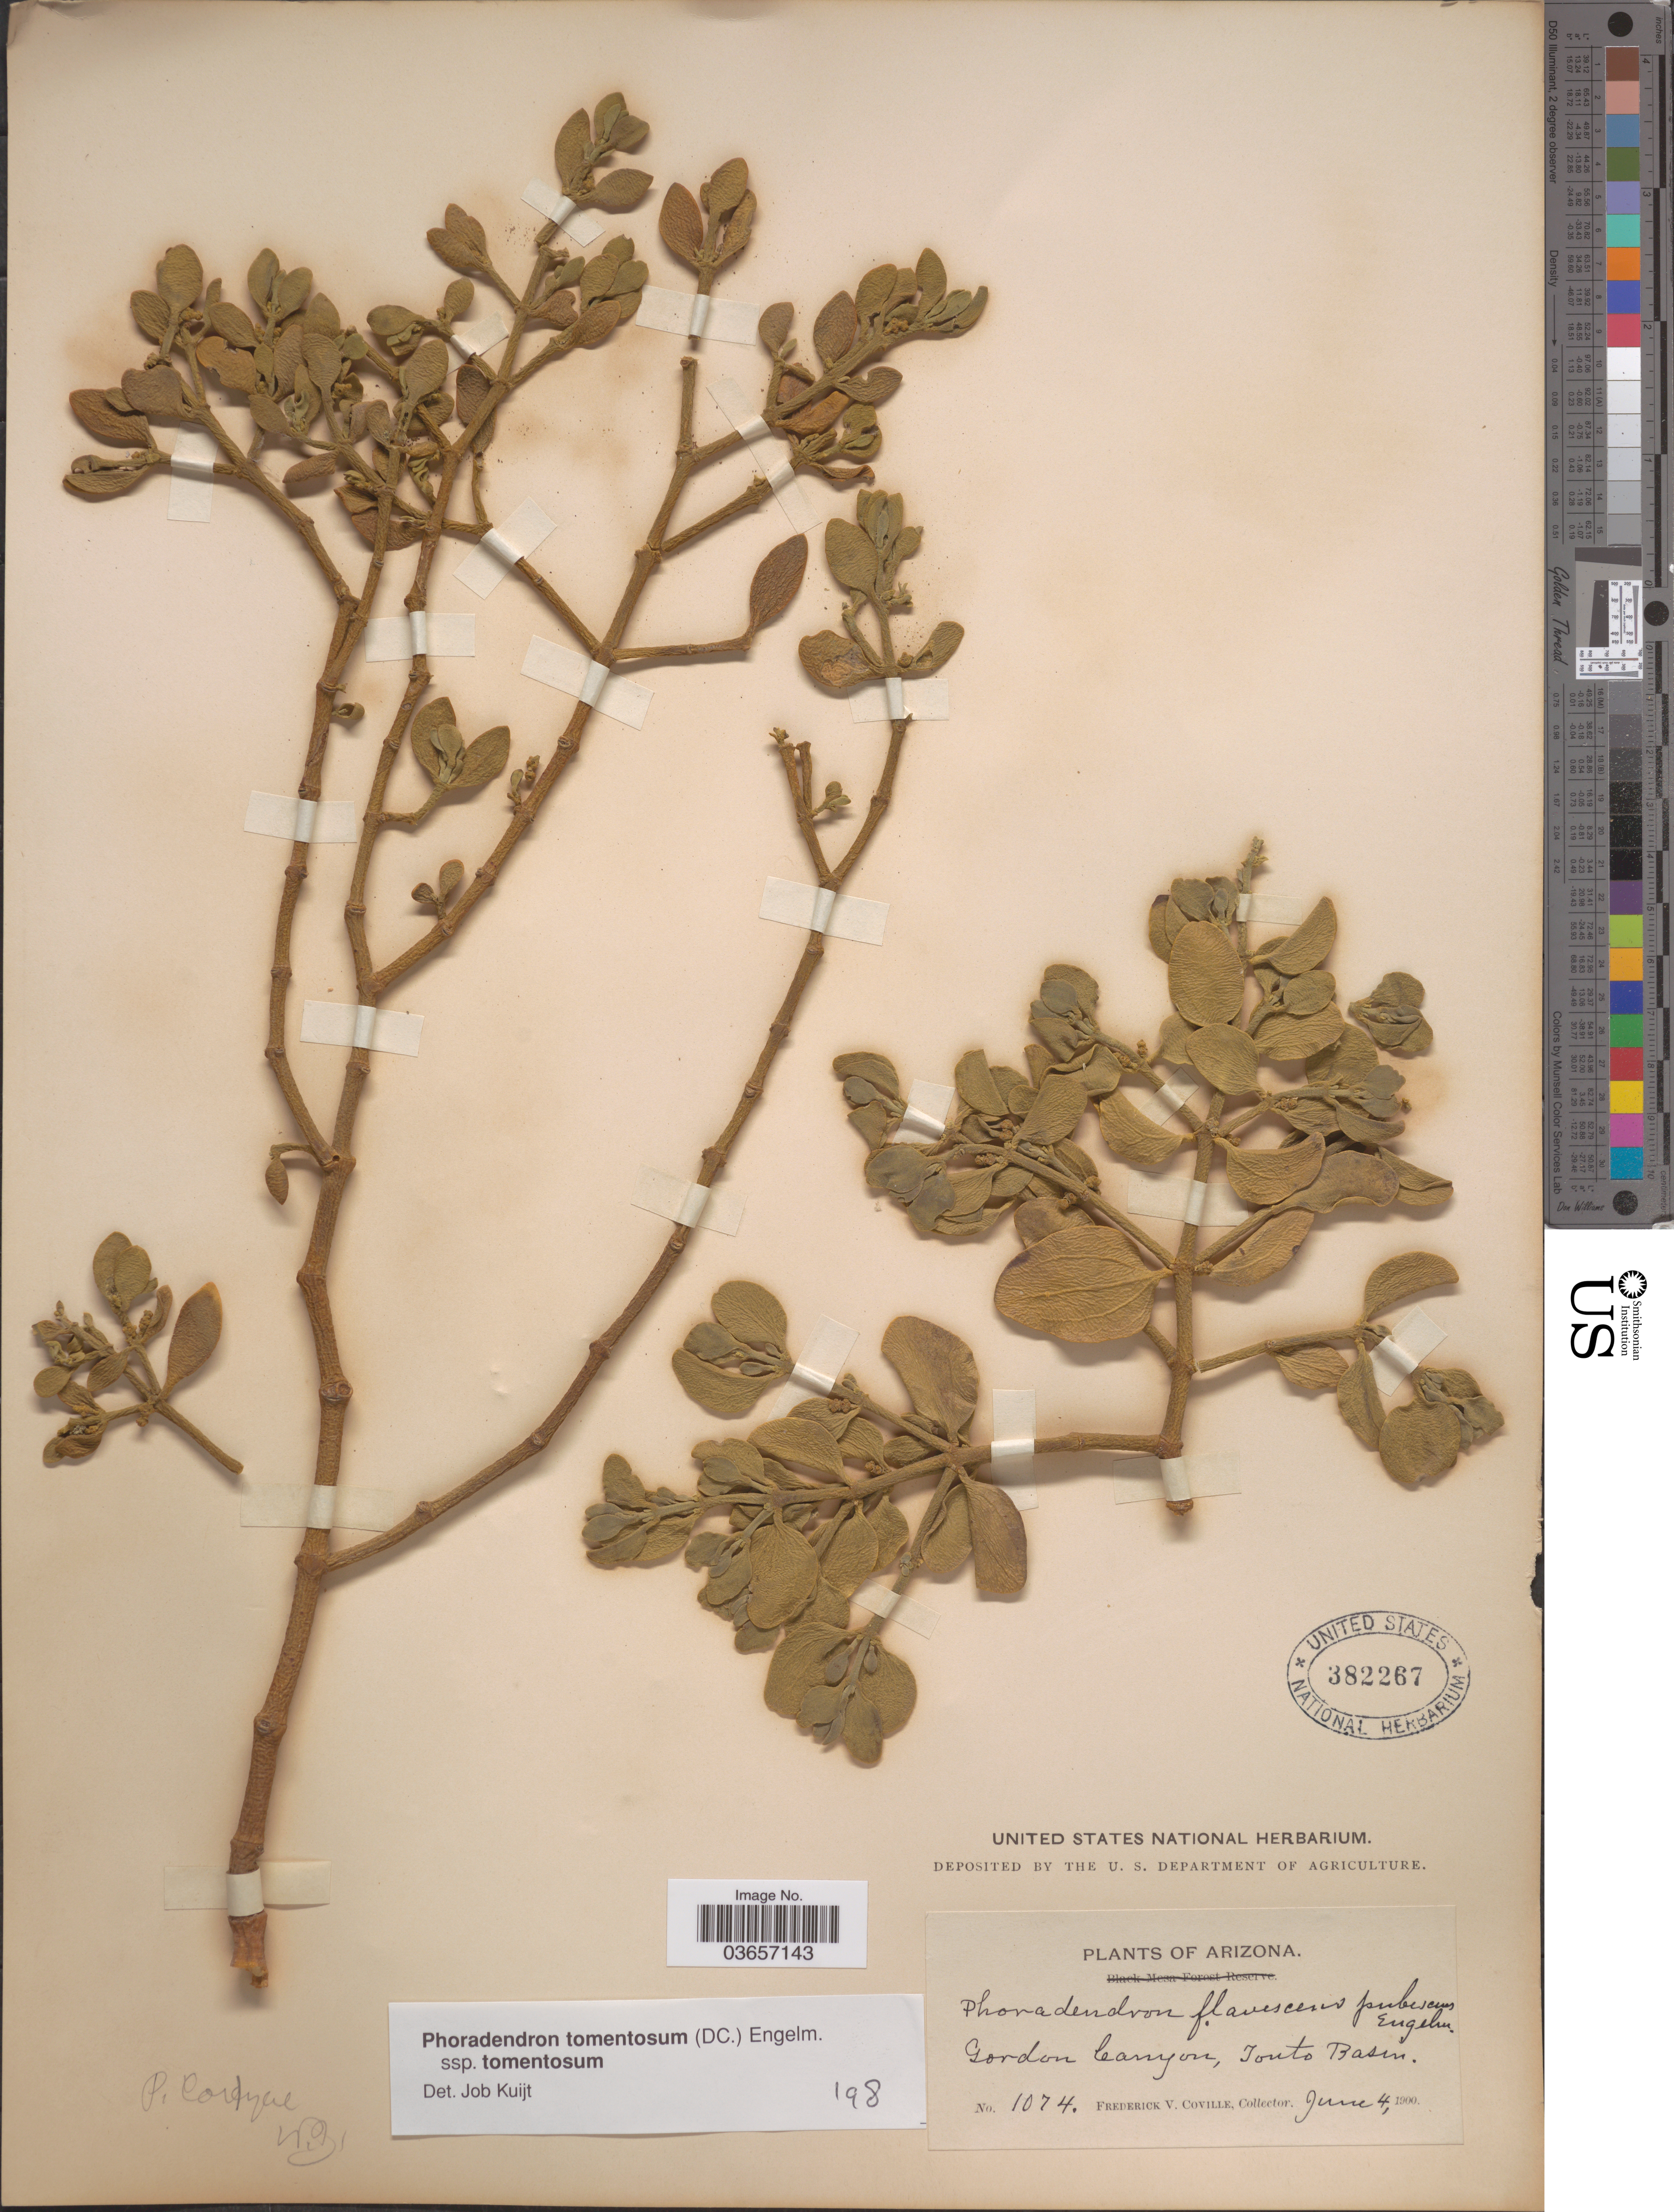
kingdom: Plantae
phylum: Tracheophyta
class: Magnoliopsida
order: Santalales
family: Viscaceae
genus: Phoradendron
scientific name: Phoradendron tomentosum subsp. tomentosum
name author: DC.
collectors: F. V. Coville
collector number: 1074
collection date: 1900-06-04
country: United States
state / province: Arizona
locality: Gordon Canyon, Tonto Basin.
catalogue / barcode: US 382267